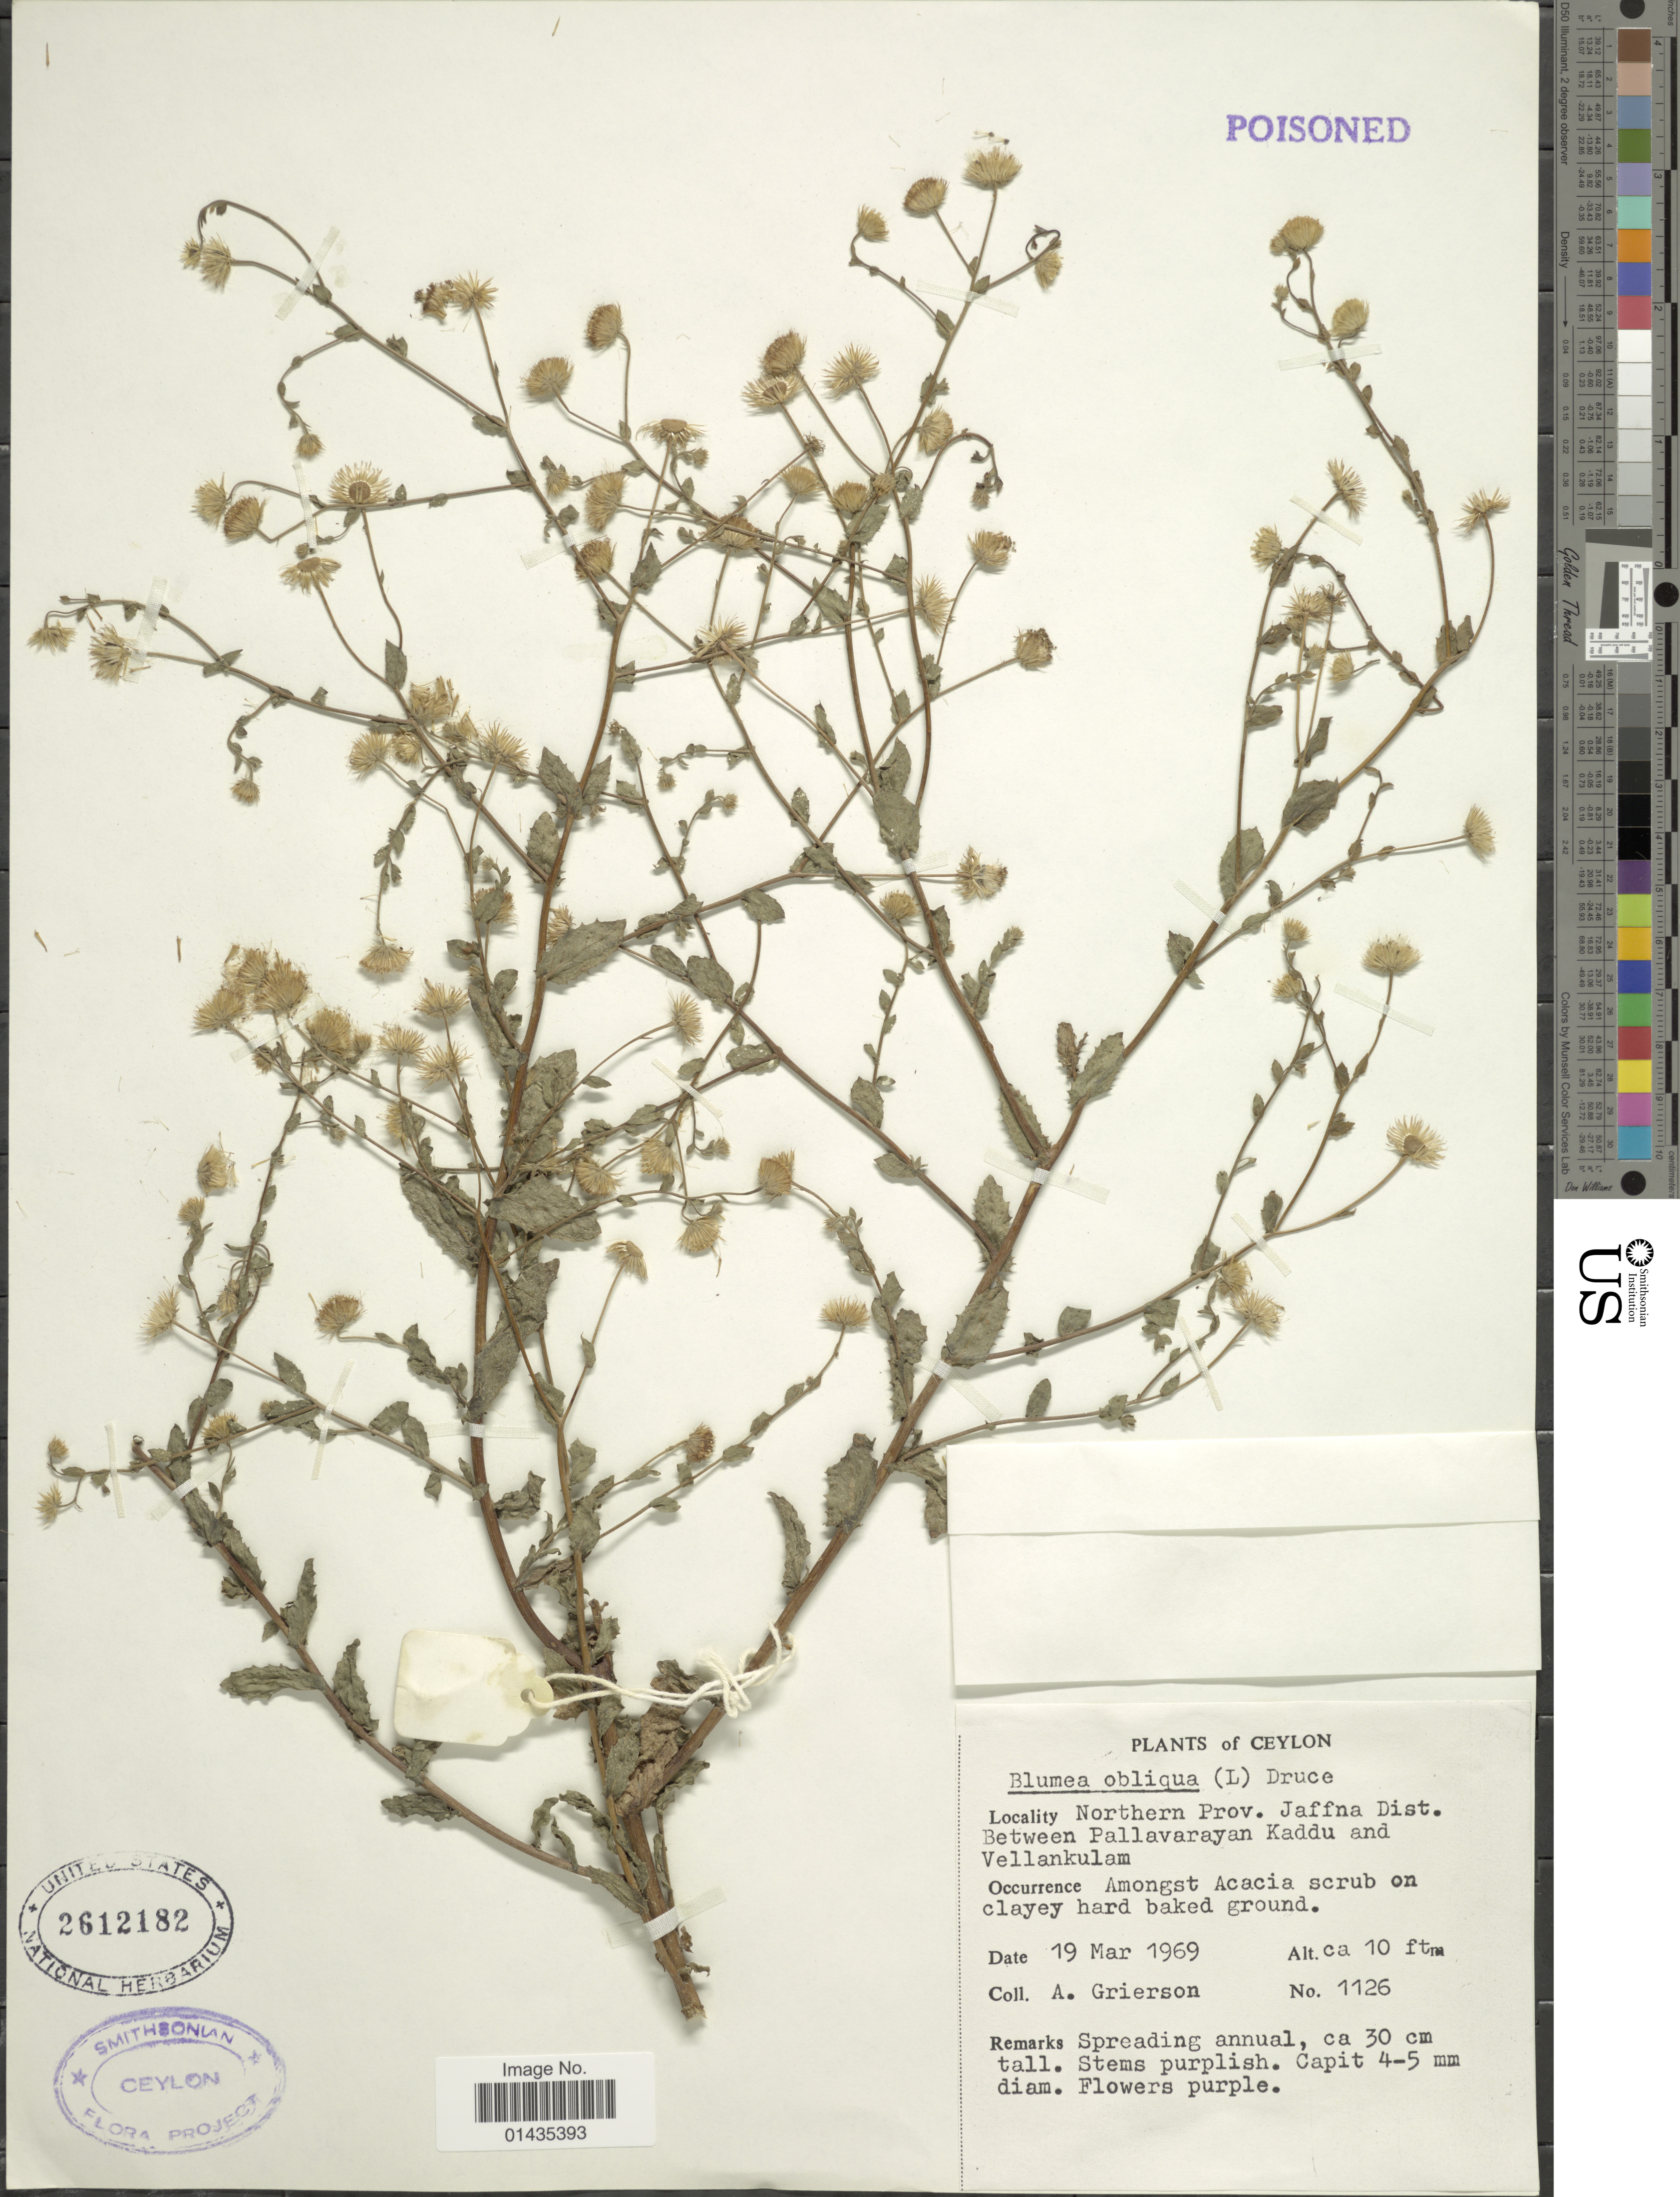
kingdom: Plantae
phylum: Tracheophyta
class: Magnoliopsida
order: Asterales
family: Asteraceae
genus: Blumea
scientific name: Blumea obliqua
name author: (L.) Druce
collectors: A. Grierson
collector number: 1126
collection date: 1969-03-19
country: Sri Lanka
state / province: Northern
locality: Ceylon, Jaffna Dist., between Pallavarayan Kaddu and Vellankulam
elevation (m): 3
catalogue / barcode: US 2612182